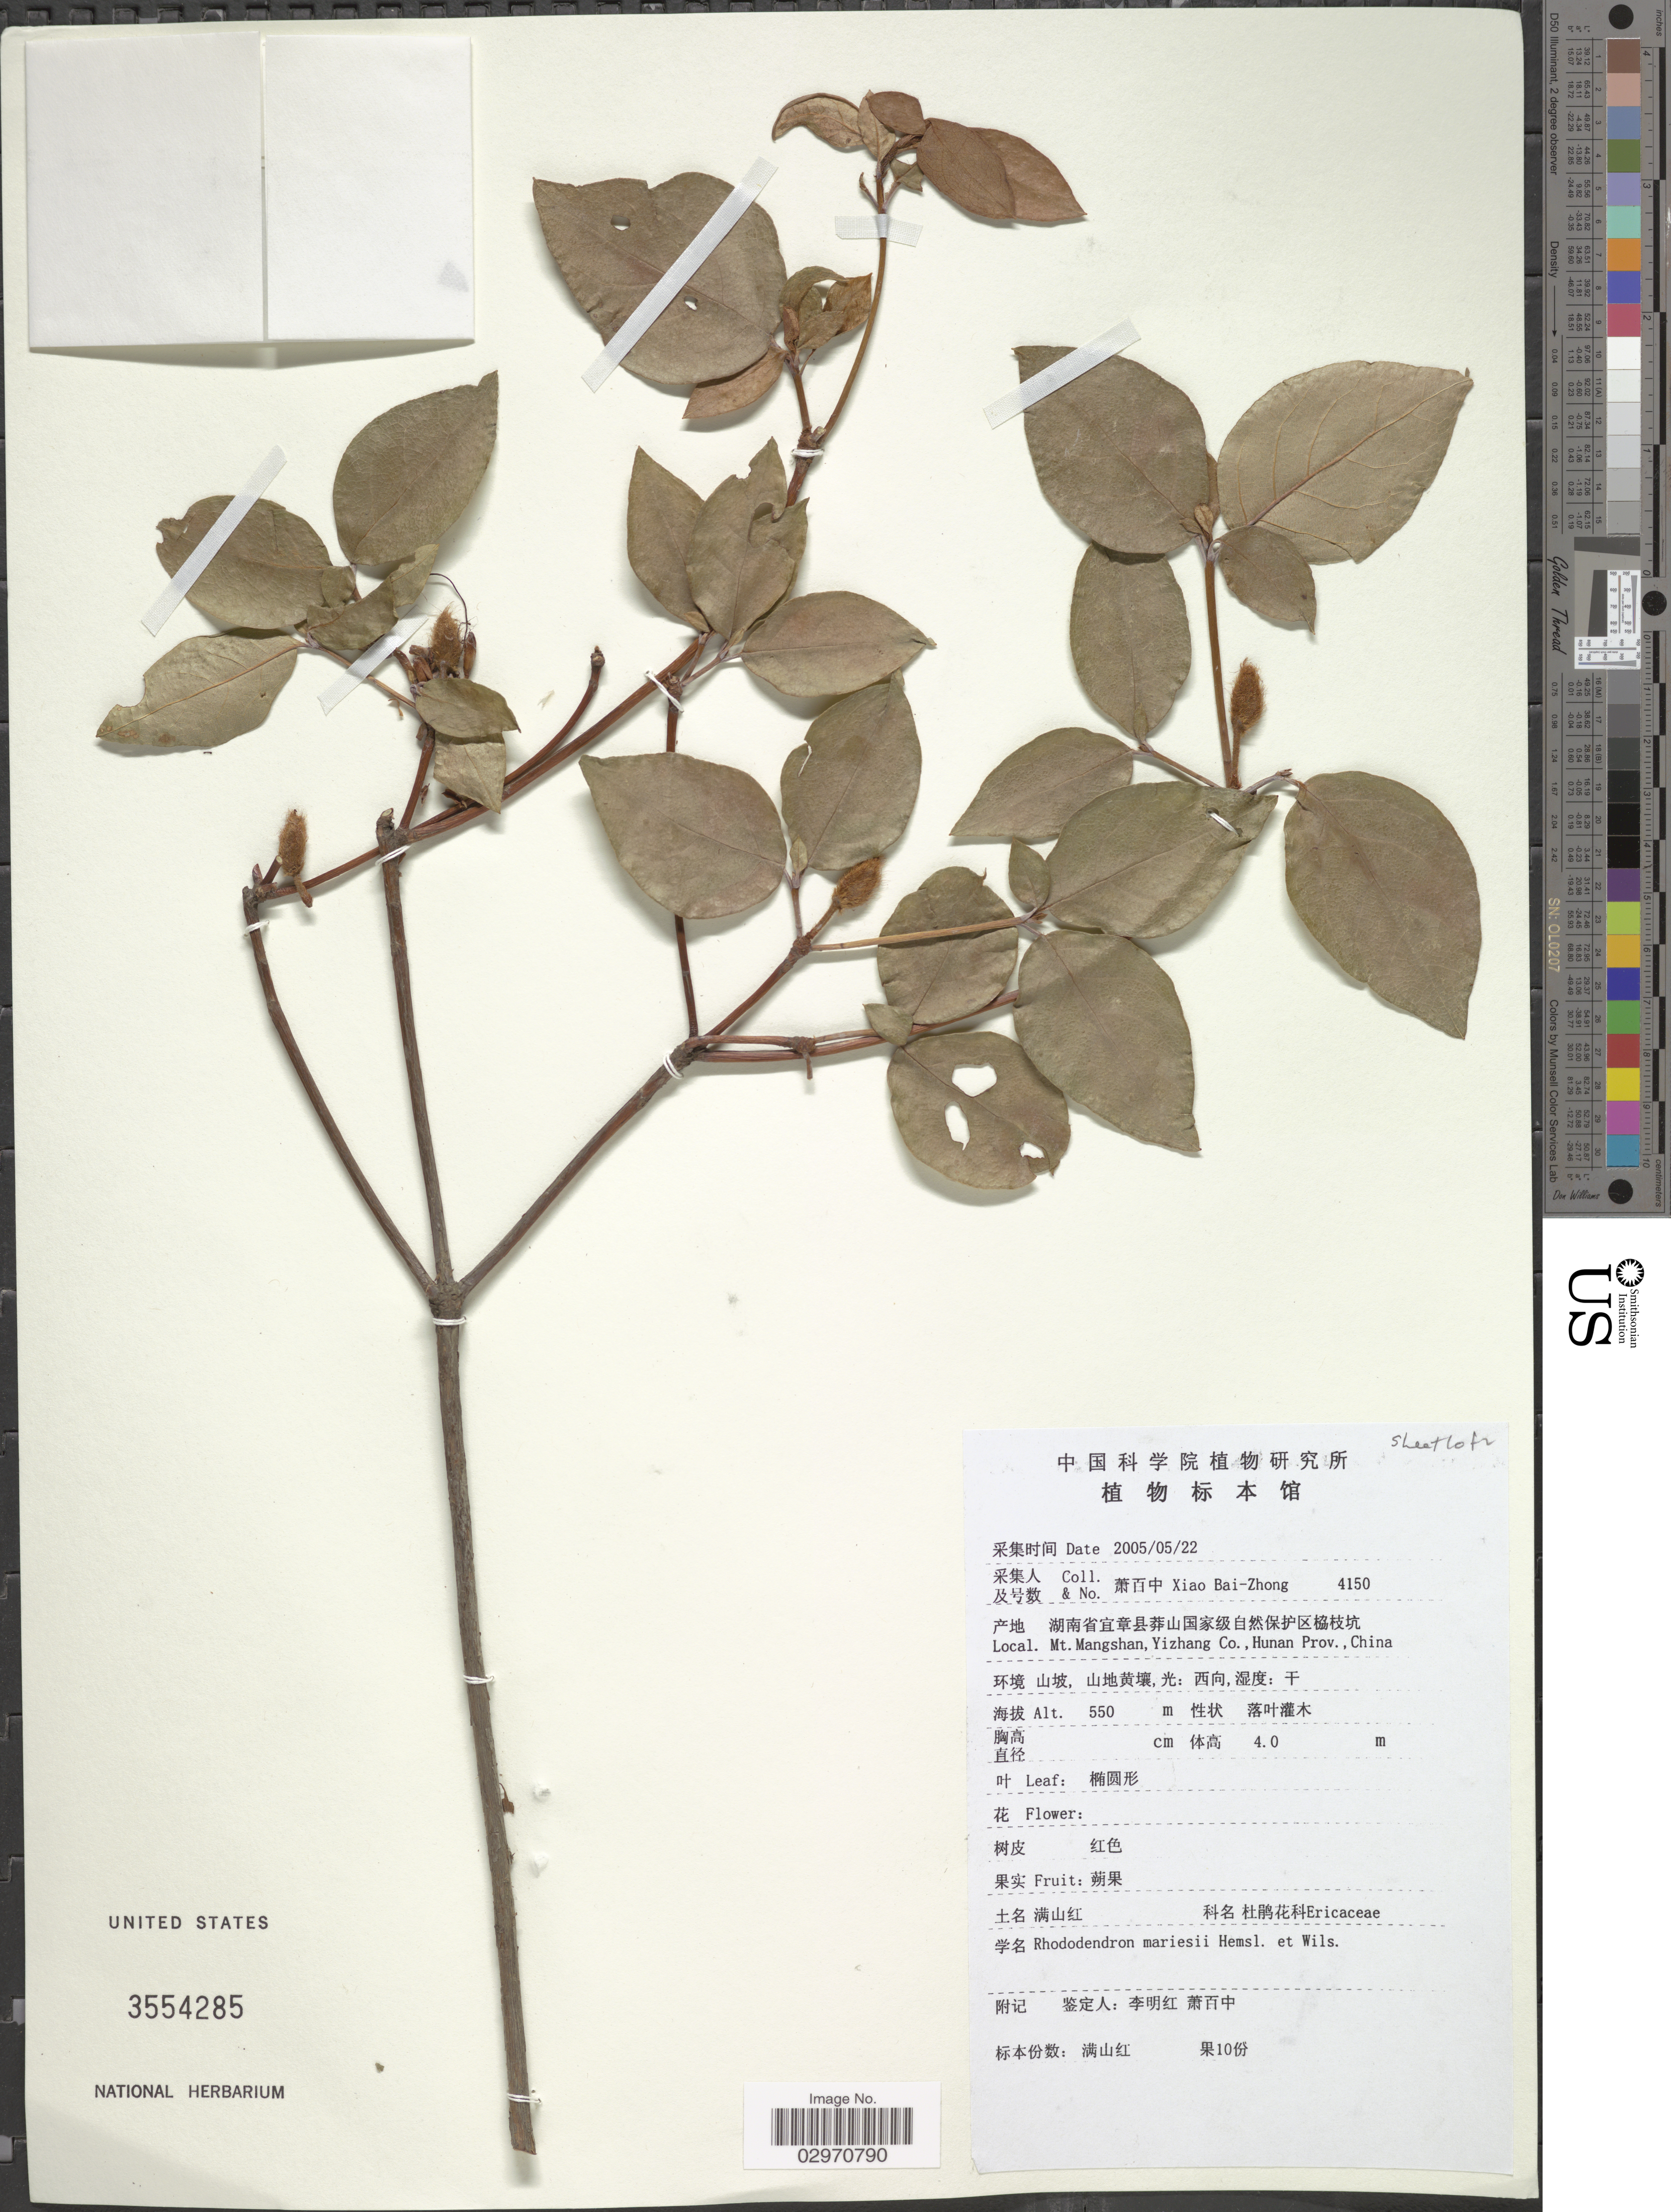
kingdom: Plantae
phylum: Tracheophyta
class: Magnoliopsida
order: Ericales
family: Ericaceae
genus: Rhododendron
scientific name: Rhododendron farrerae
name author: Sweet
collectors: B. Z. Xiao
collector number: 4150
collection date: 2005-05-22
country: China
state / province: Hunan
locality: Mt. Mangshan, Yizhang Co.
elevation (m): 550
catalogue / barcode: US 3554285